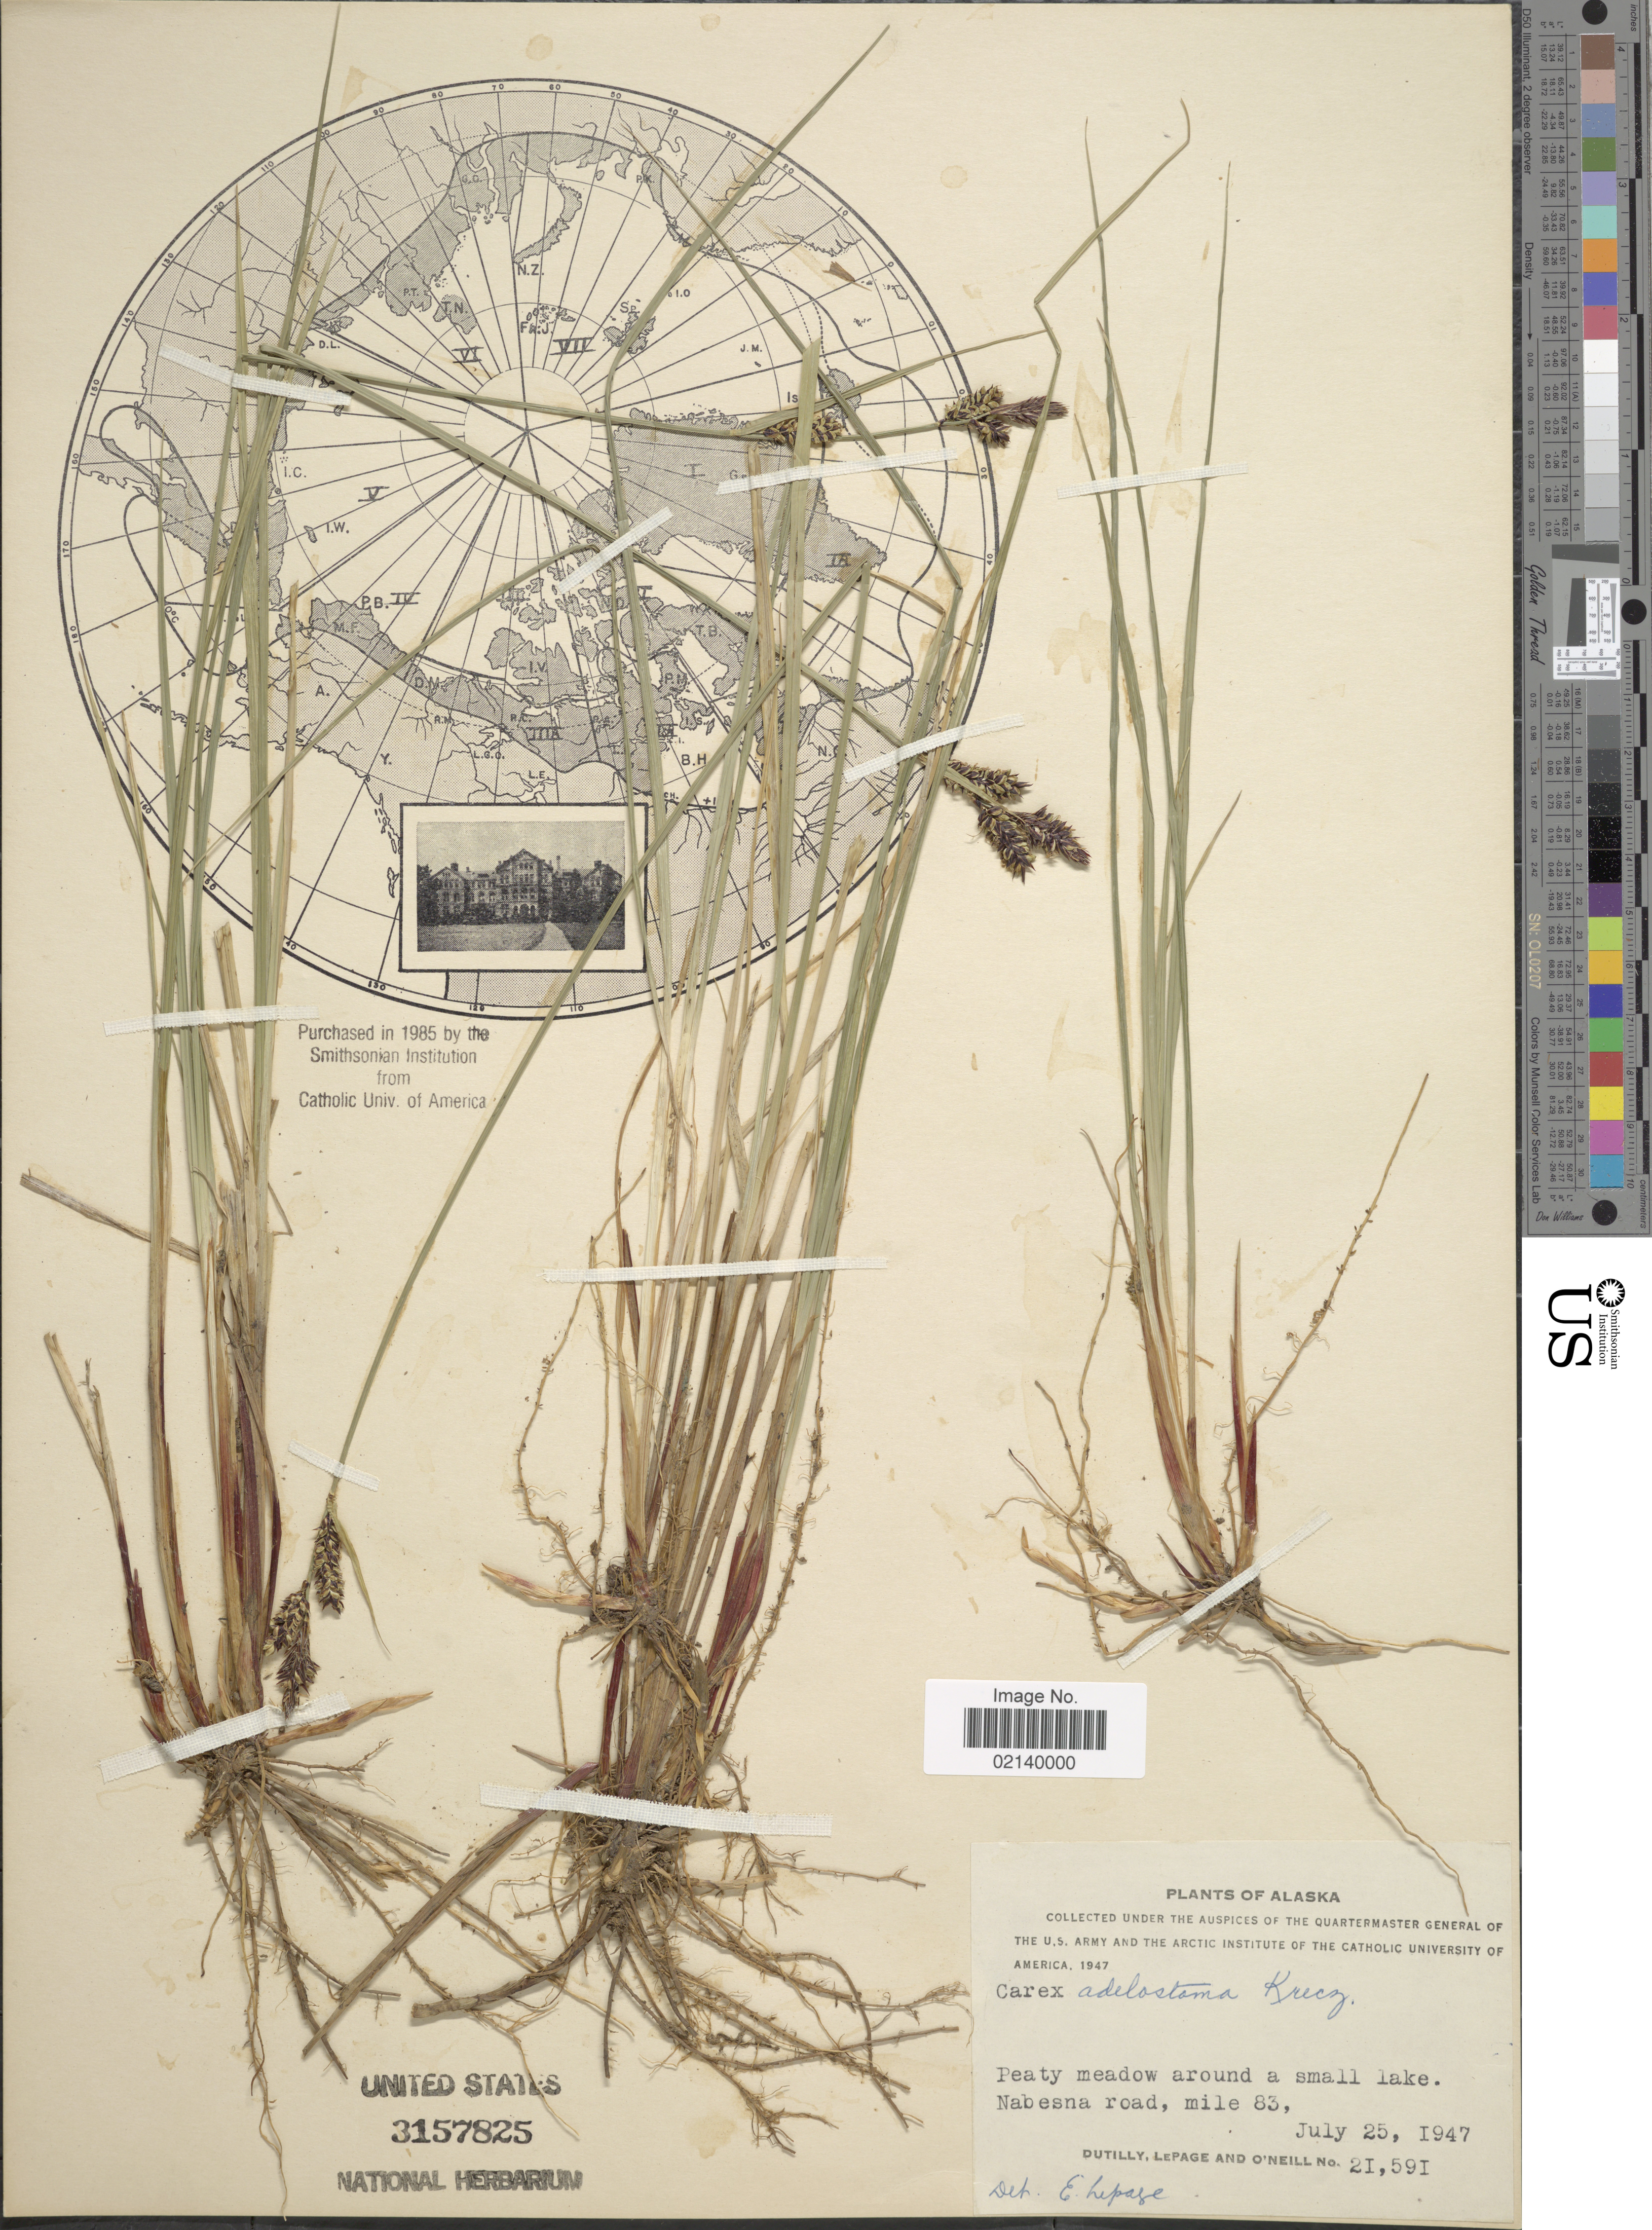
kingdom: Plantae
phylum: Tracheophyta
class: Liliopsida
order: Poales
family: Cyperaceae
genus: Carex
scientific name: Carex sp.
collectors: -. Dutilly, -. LePage & -. O'Neill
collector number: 21591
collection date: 1947-07-25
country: United States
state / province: Alaska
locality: Peaty meadow around a small lake, Nabesna road, mile 83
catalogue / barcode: US 317825